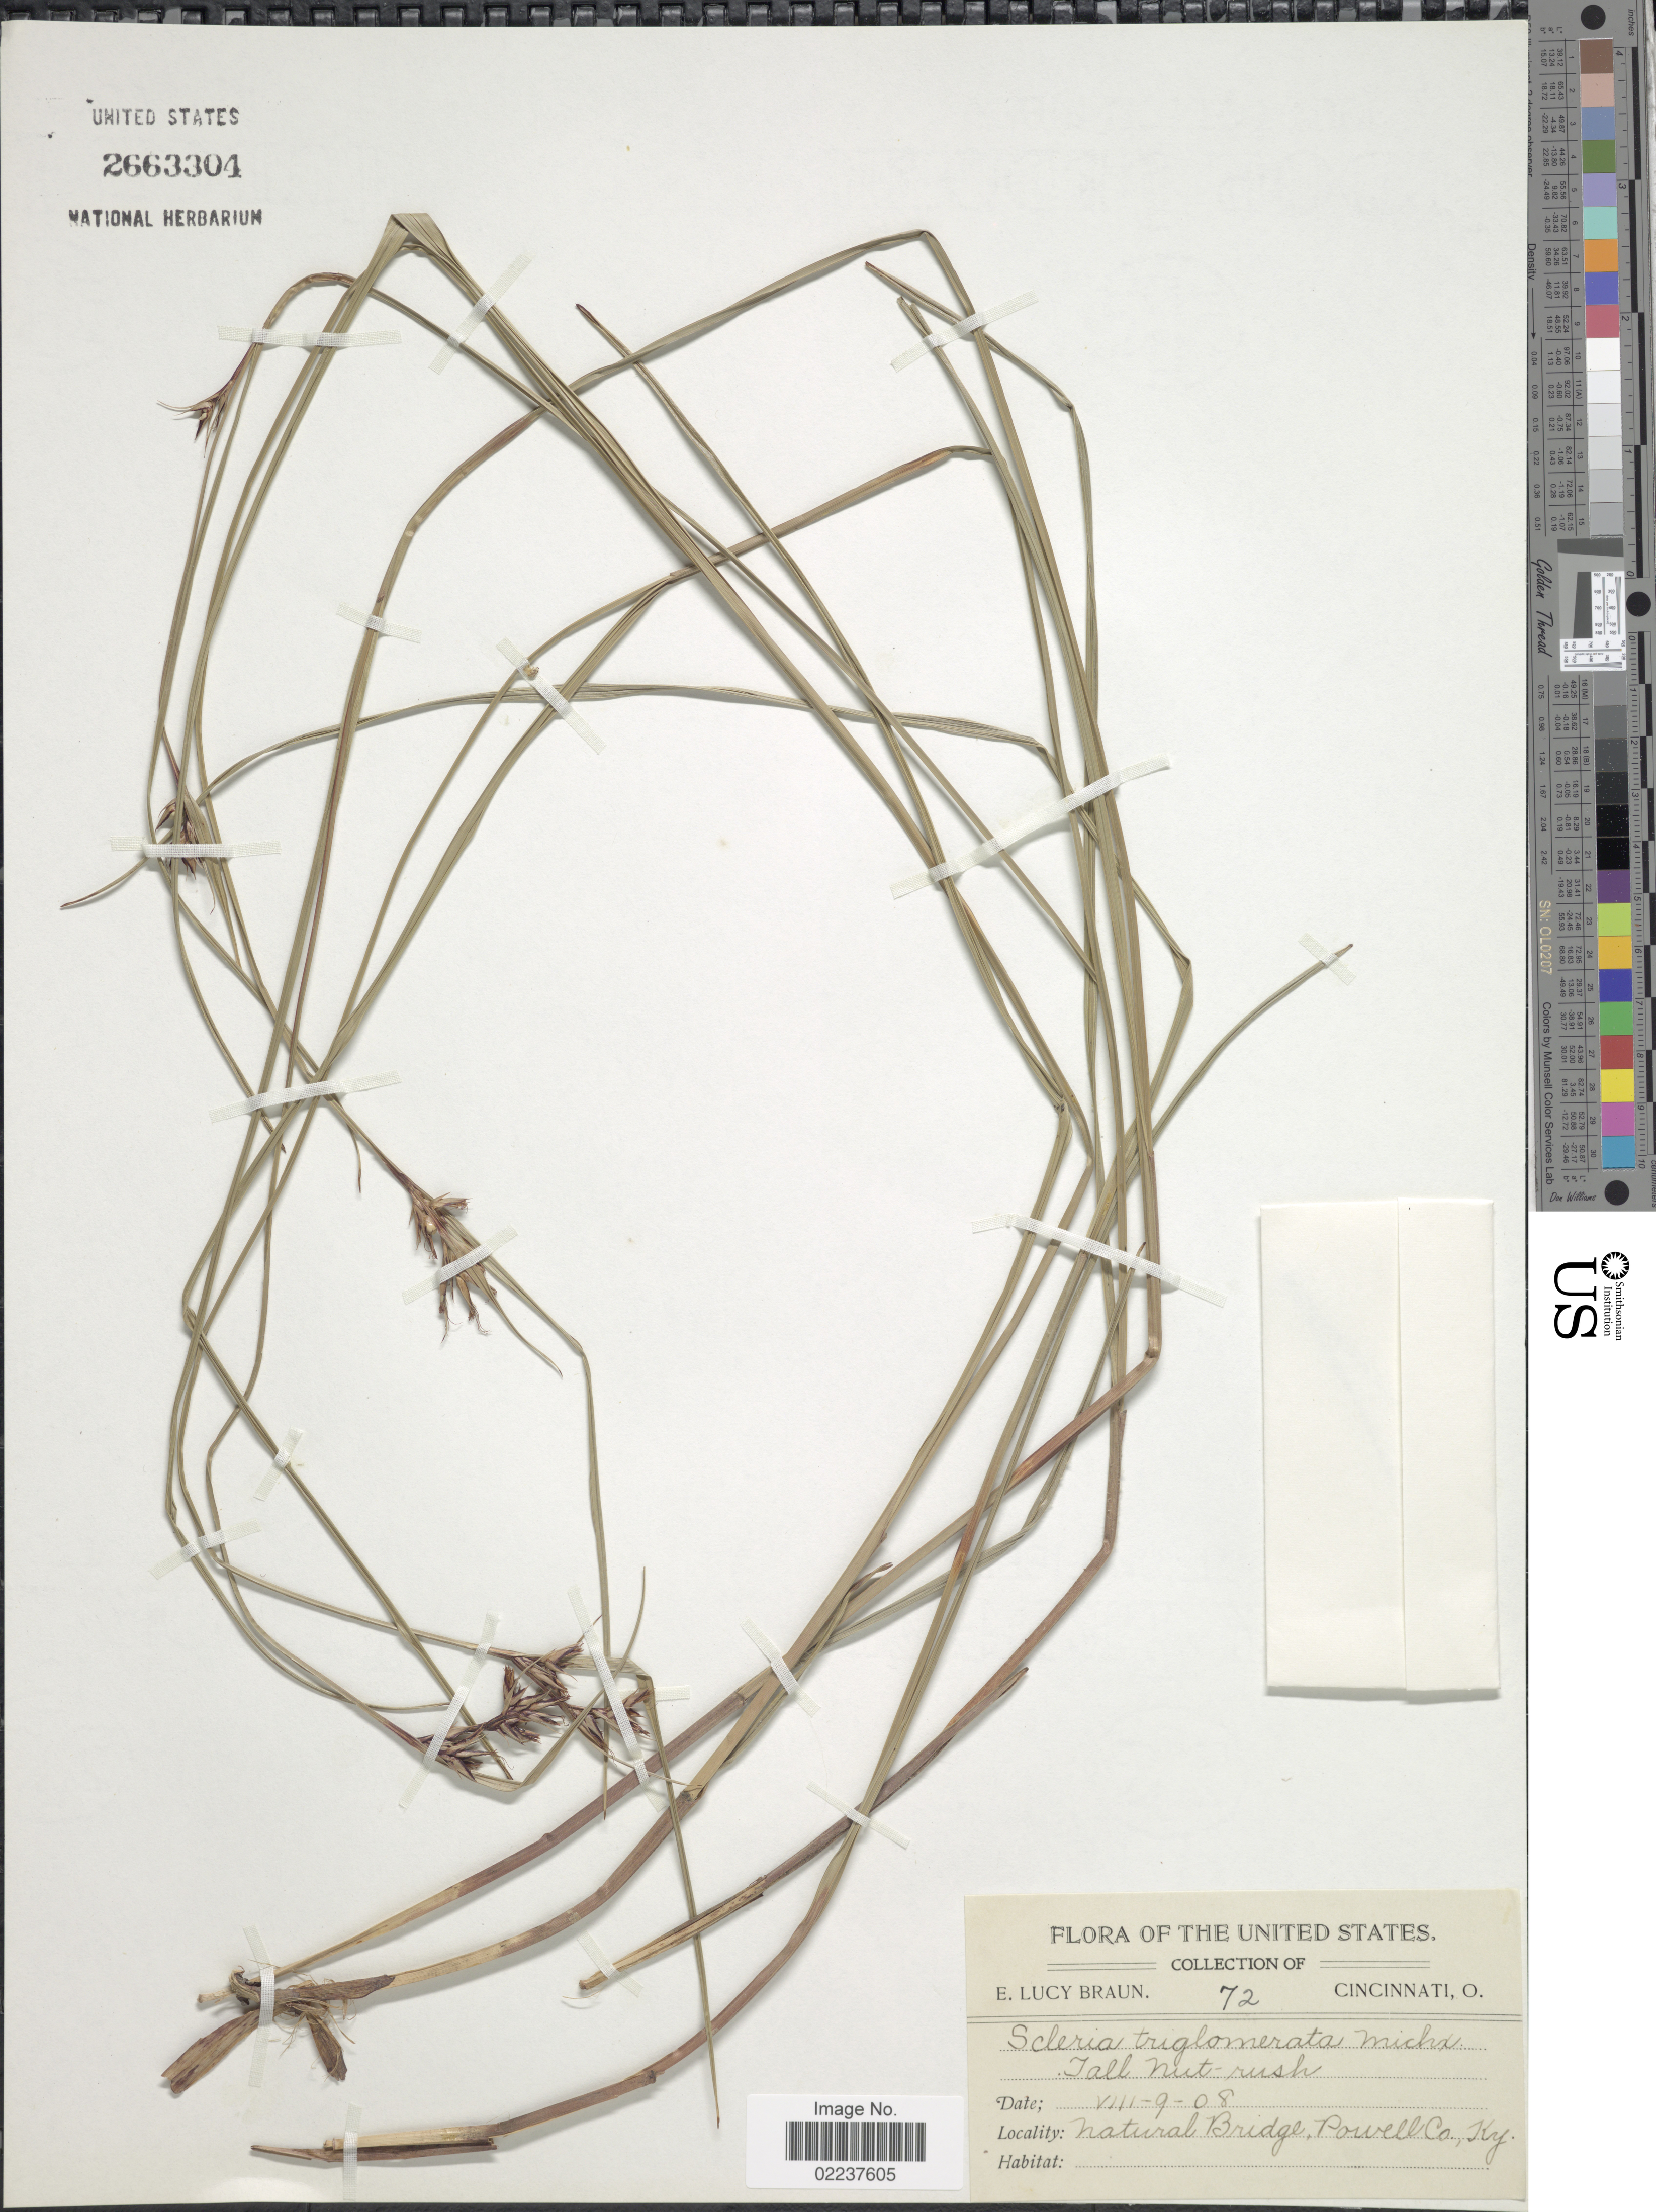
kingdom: Plantae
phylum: Tracheophyta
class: Liliopsida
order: Poales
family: Cyperaceae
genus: Scleria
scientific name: Scleria triglomerata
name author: Michx.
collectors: E. L. Braun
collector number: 72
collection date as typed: Transcribed d/m/y: 9/8/8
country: United States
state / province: Kentucky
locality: Natural Bridge, Powell Co., Ky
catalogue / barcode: US 2663304